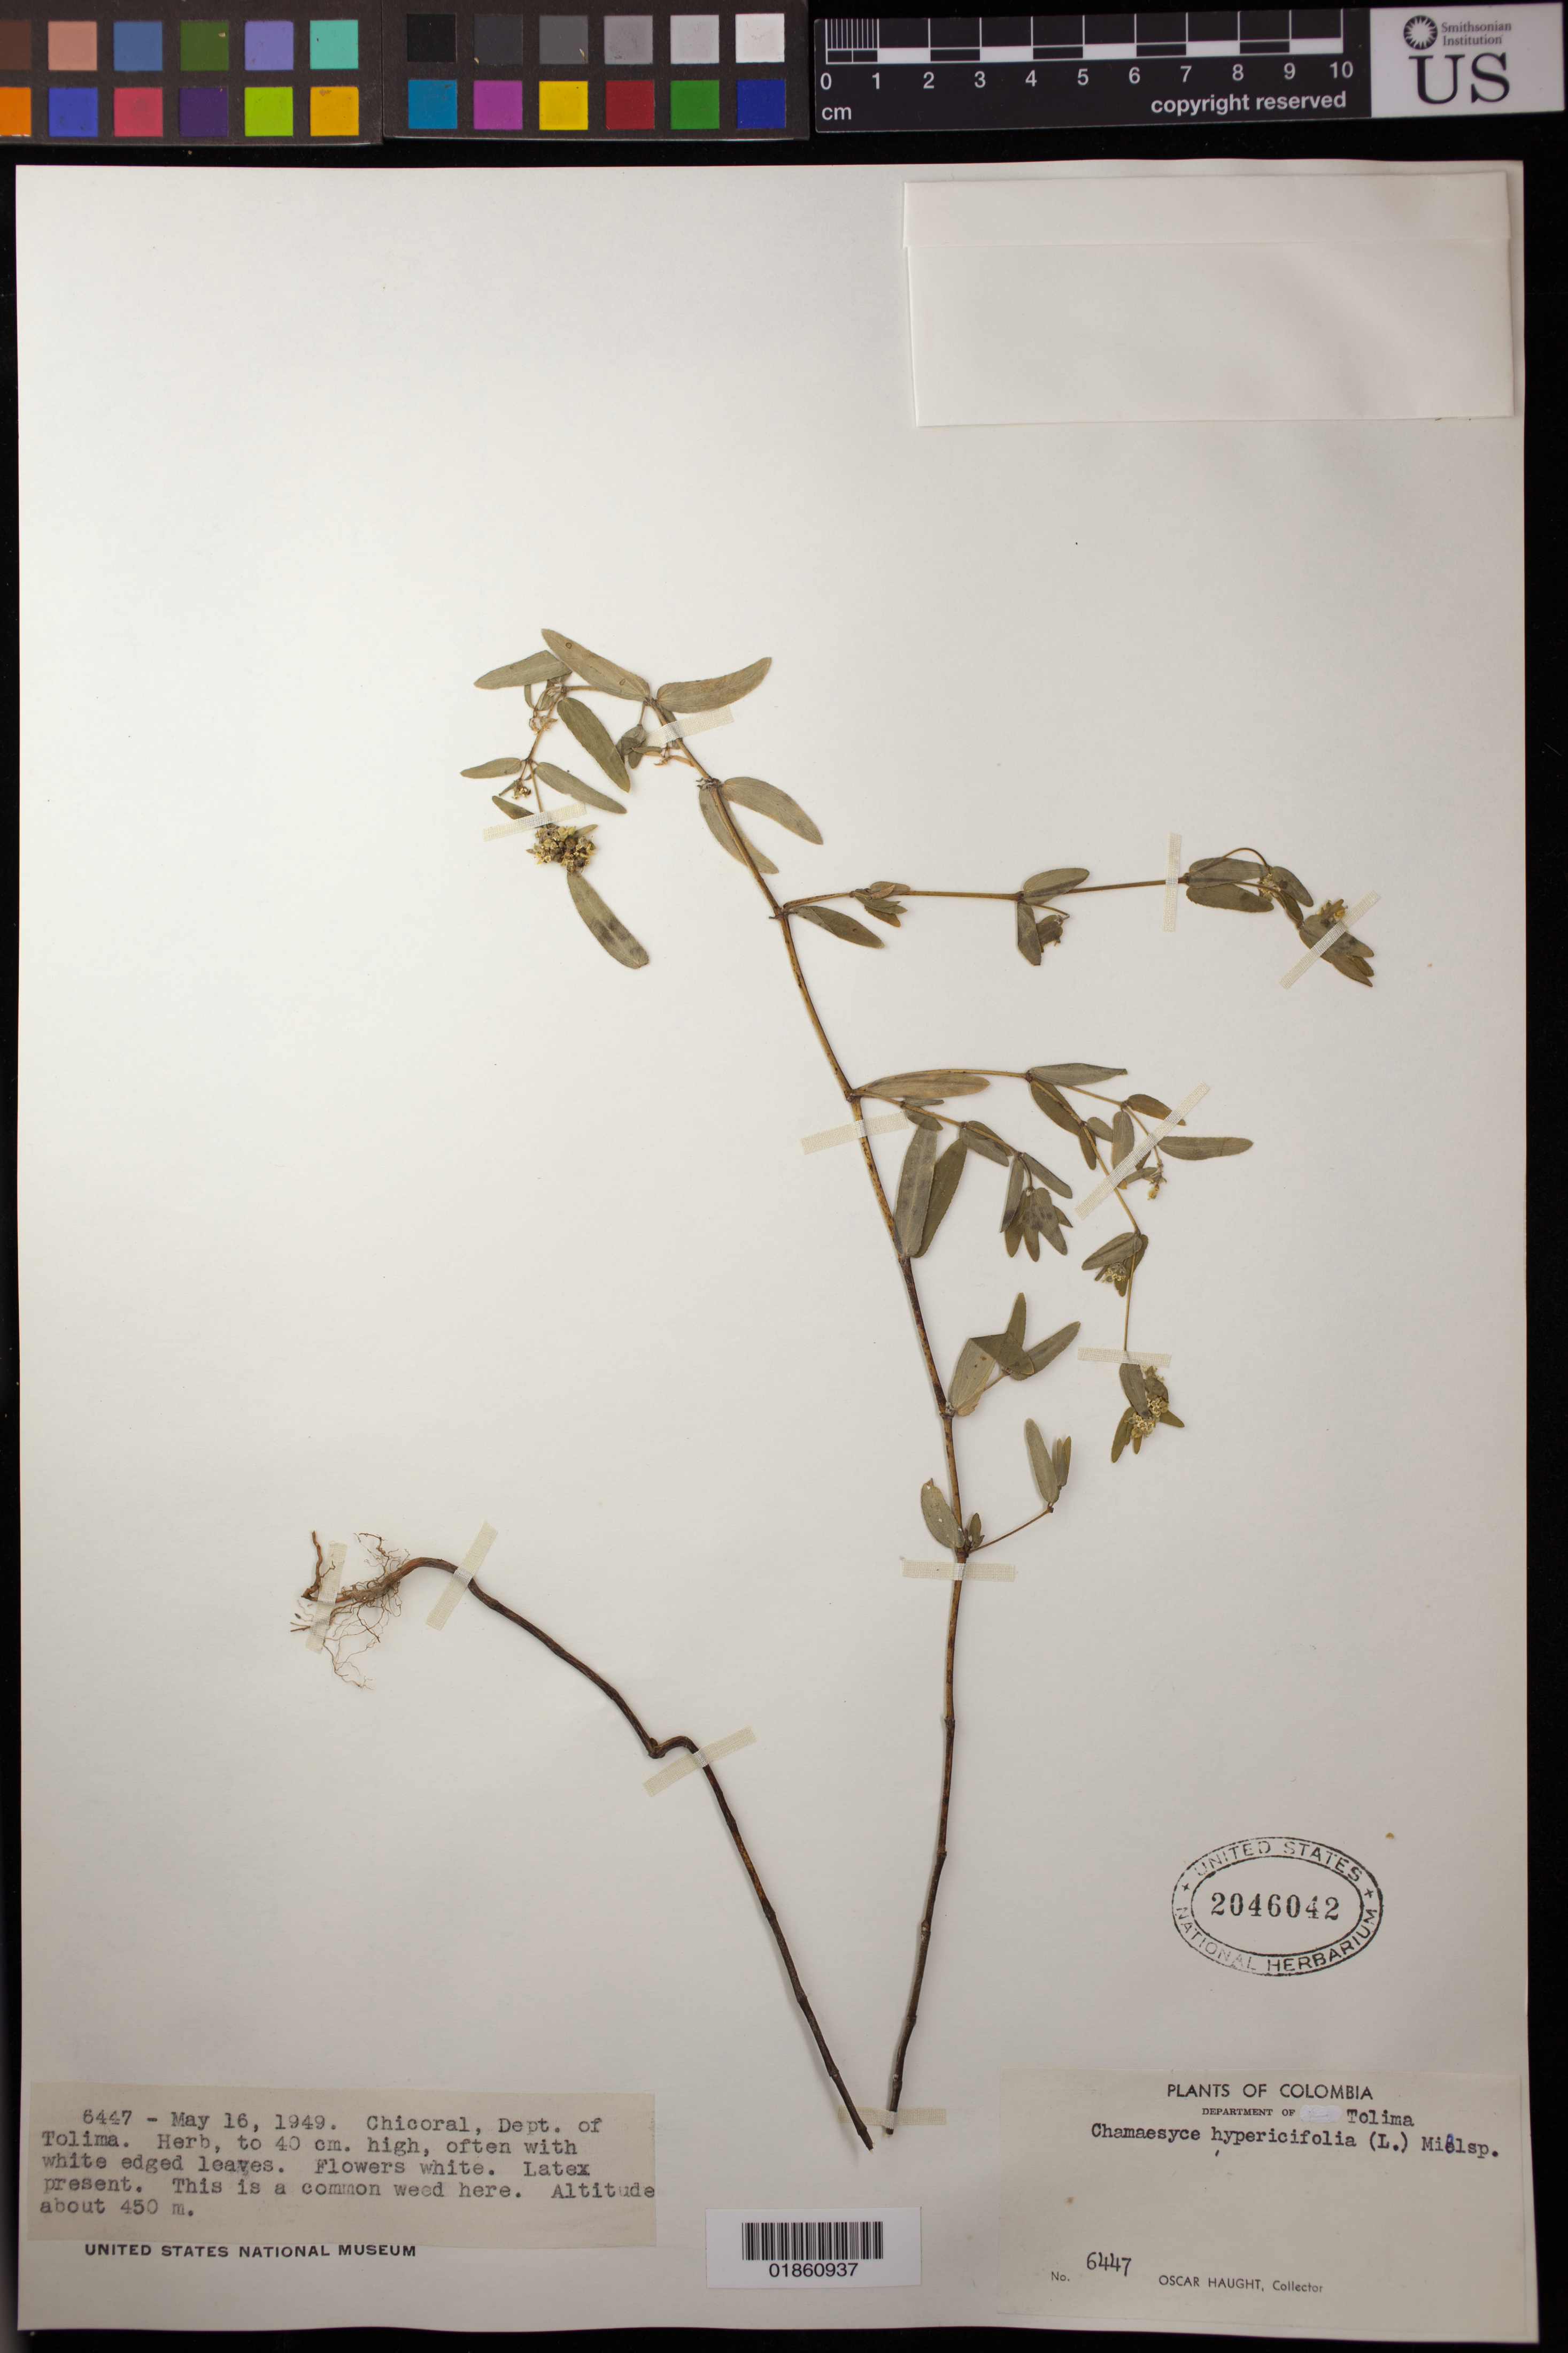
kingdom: Plantae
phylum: Tracheophyta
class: Magnoliopsida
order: Malpighiales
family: Euphorbiaceae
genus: Euphorbia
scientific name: Euphorbia hypericifolia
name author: L.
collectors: O. Haught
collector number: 6447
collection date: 1949-05-16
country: Colombia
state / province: Tolima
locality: Chicoral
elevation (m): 450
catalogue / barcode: US 2046042